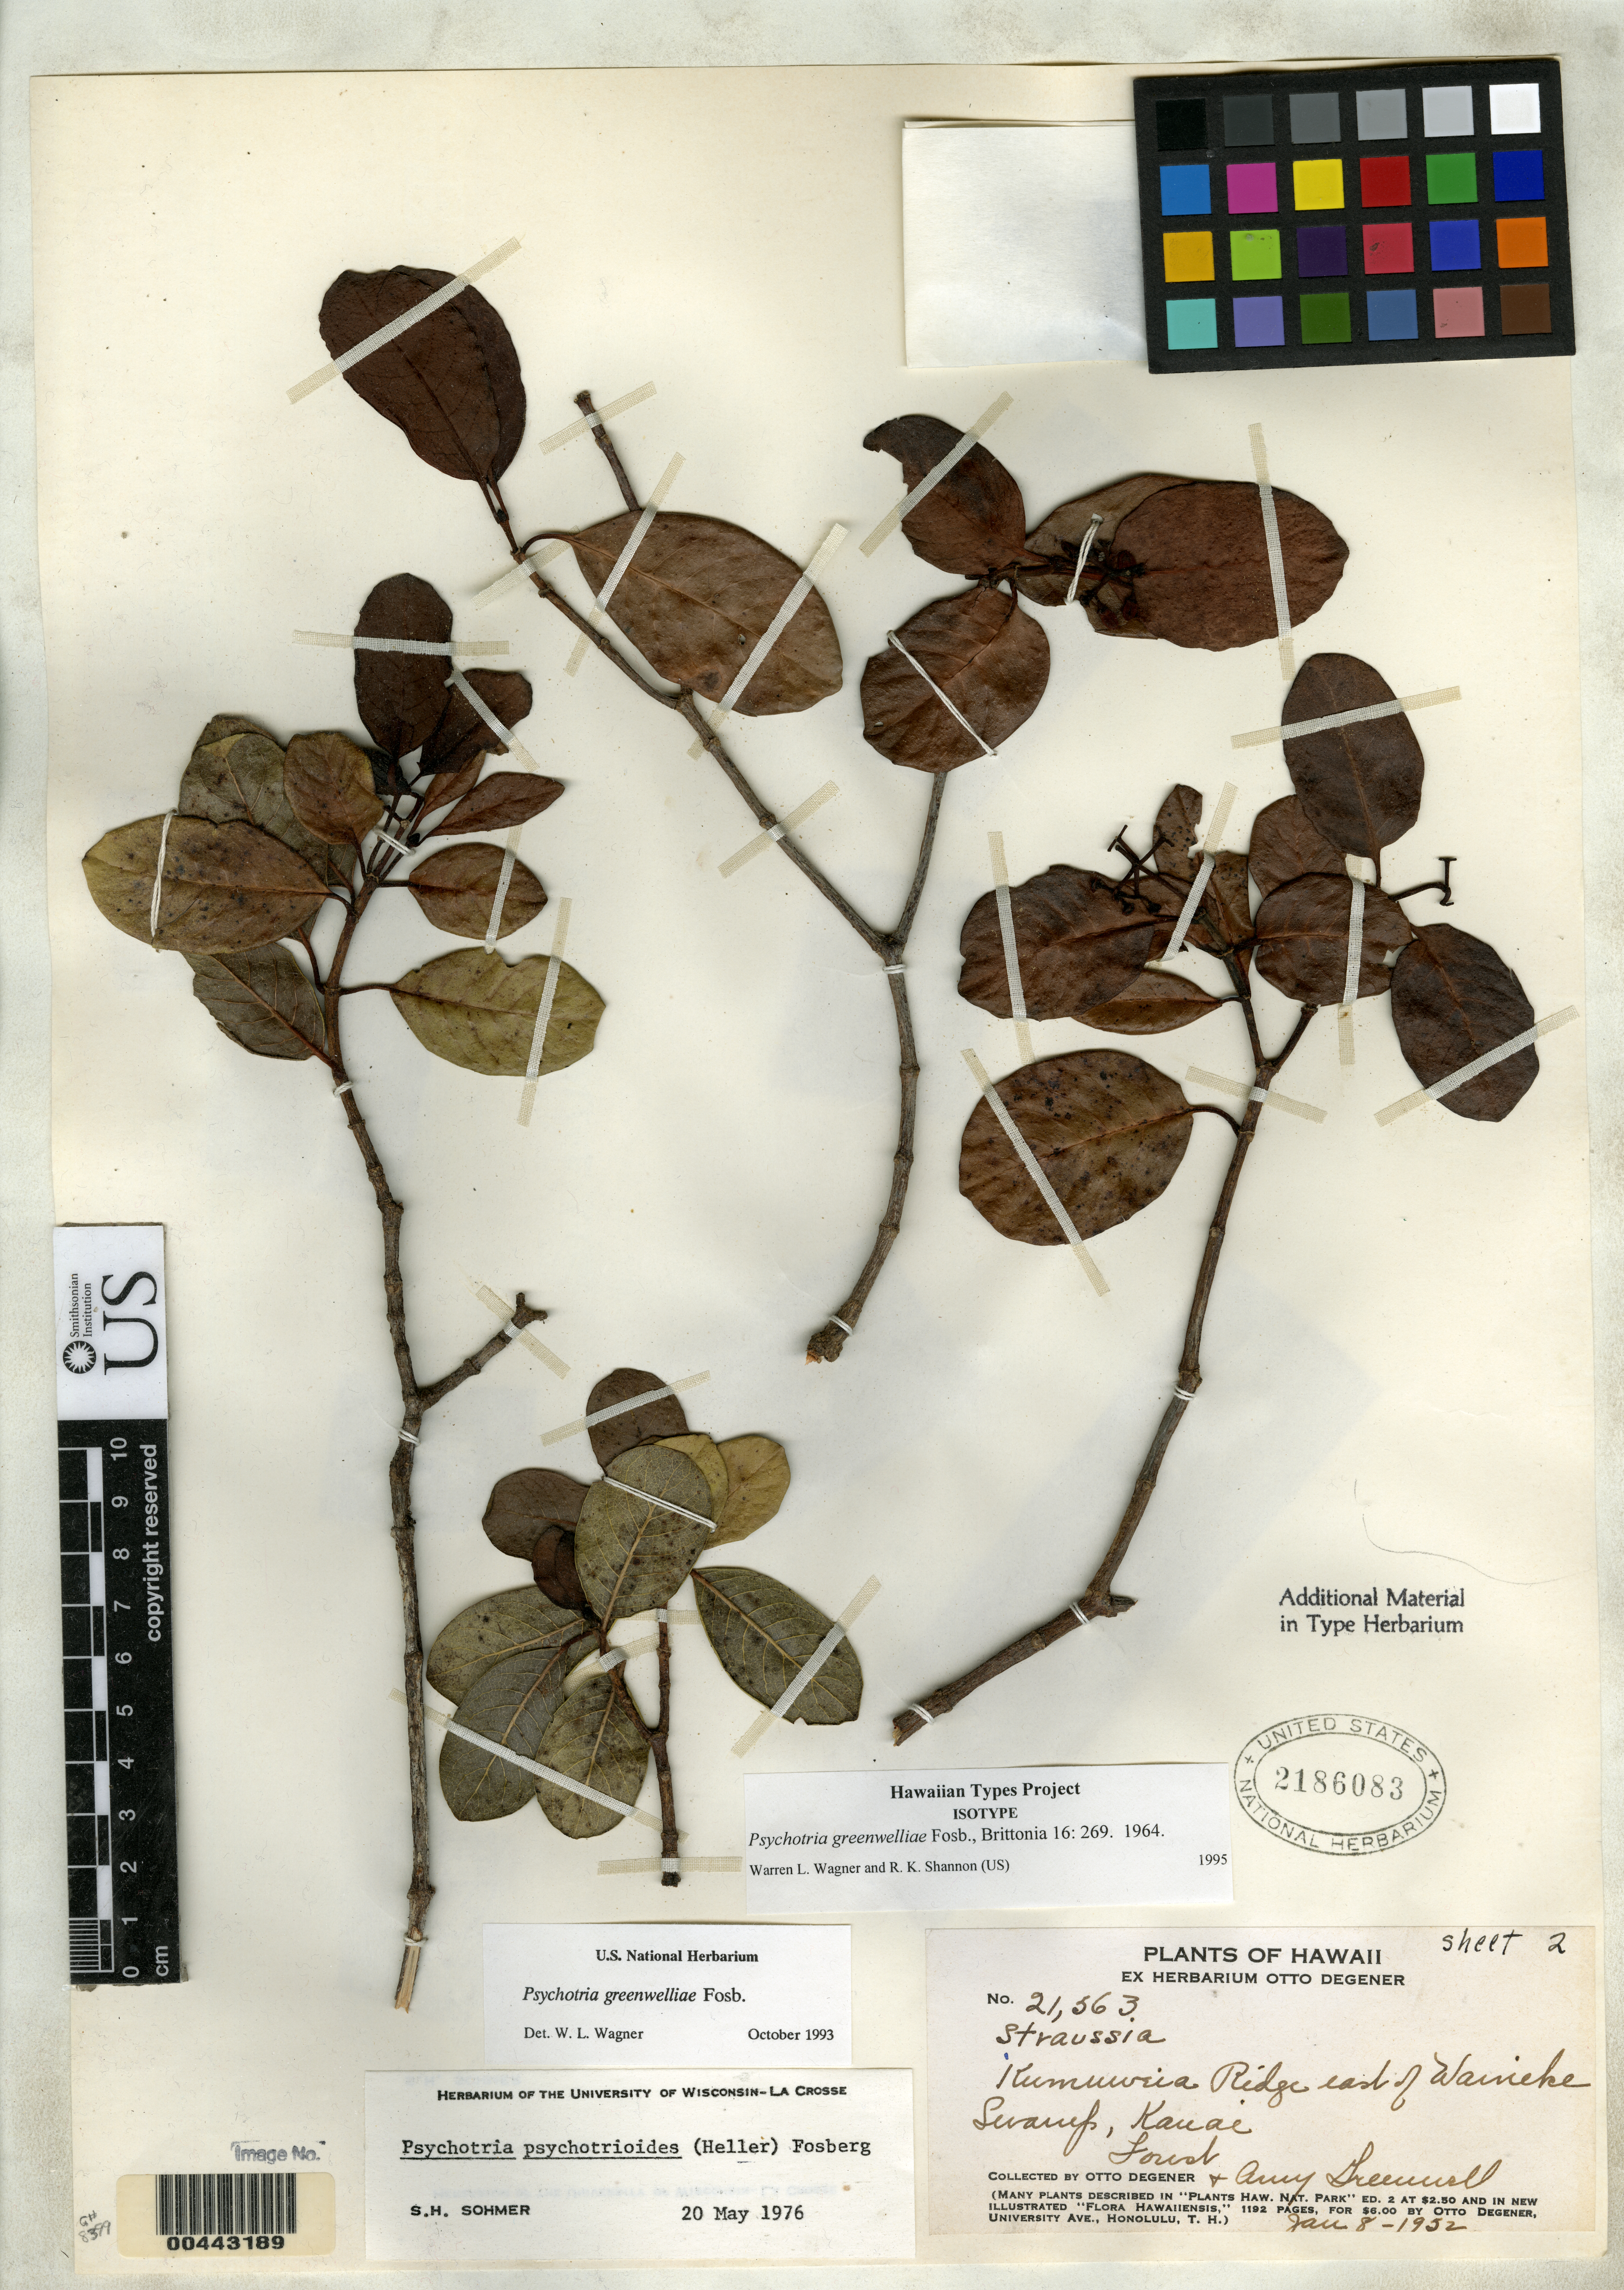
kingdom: Plantae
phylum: Tracheophyta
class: Magnoliopsida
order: Gentianales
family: Rubiaceae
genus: Psychotria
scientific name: Psychotria greenwelliae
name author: Fosberg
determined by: Wagner, W. L.; Shannon, R. K.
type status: Isotype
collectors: O. Degener & A. B. Greenwell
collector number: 21563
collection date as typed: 8 Jan 1952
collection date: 1952-01-08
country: United States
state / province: Hawaii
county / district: Kauai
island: Kaua'i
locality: Kumuweia Ridge E of Waineke Swamp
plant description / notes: additional habitat information on sheet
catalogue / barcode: US 2186083